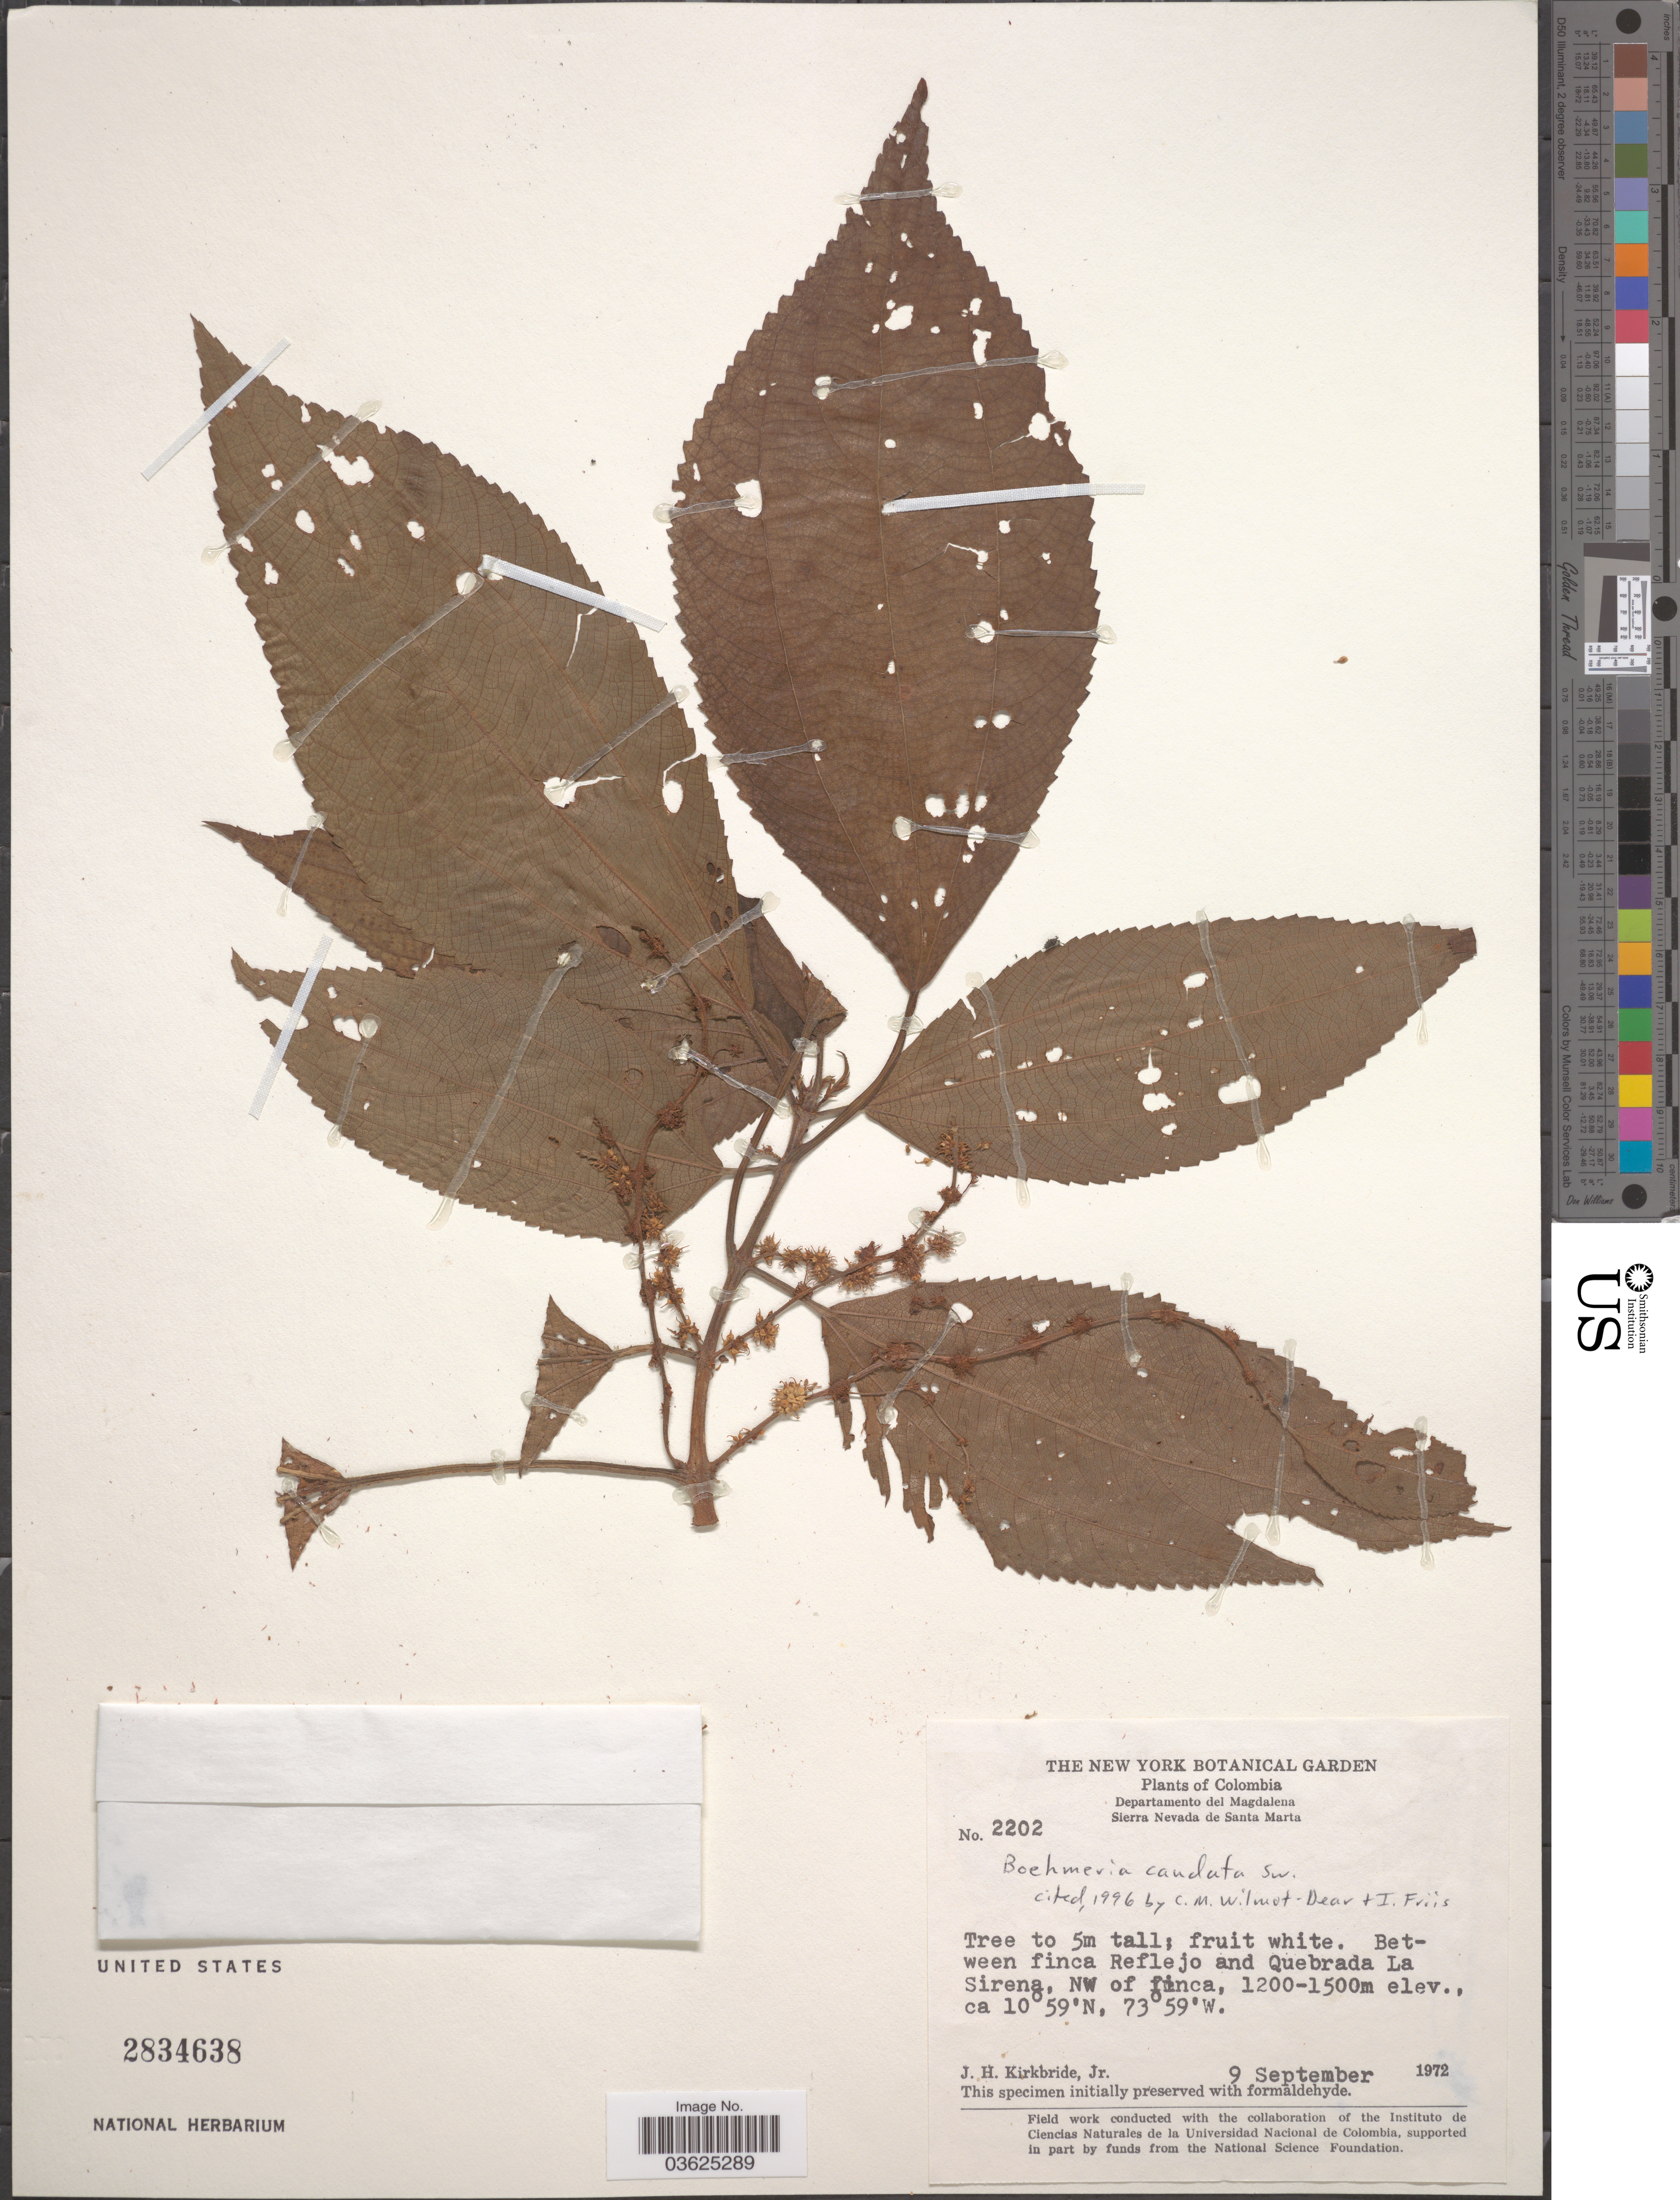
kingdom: Plantae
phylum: Tracheophyta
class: Magnoliopsida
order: Rosales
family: Urticaceae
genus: Boehmeria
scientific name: Boehmeria caudata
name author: Sw.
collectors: J. H. Kirkbride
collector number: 2202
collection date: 1972-09-09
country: Colombia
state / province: Magdalena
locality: Departamento del Magdalena. Sierra Nevada de Santa Marta. Between finca Reflejo and Quebrada La Sirena, NW of finca.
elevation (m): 1200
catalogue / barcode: US 2834638